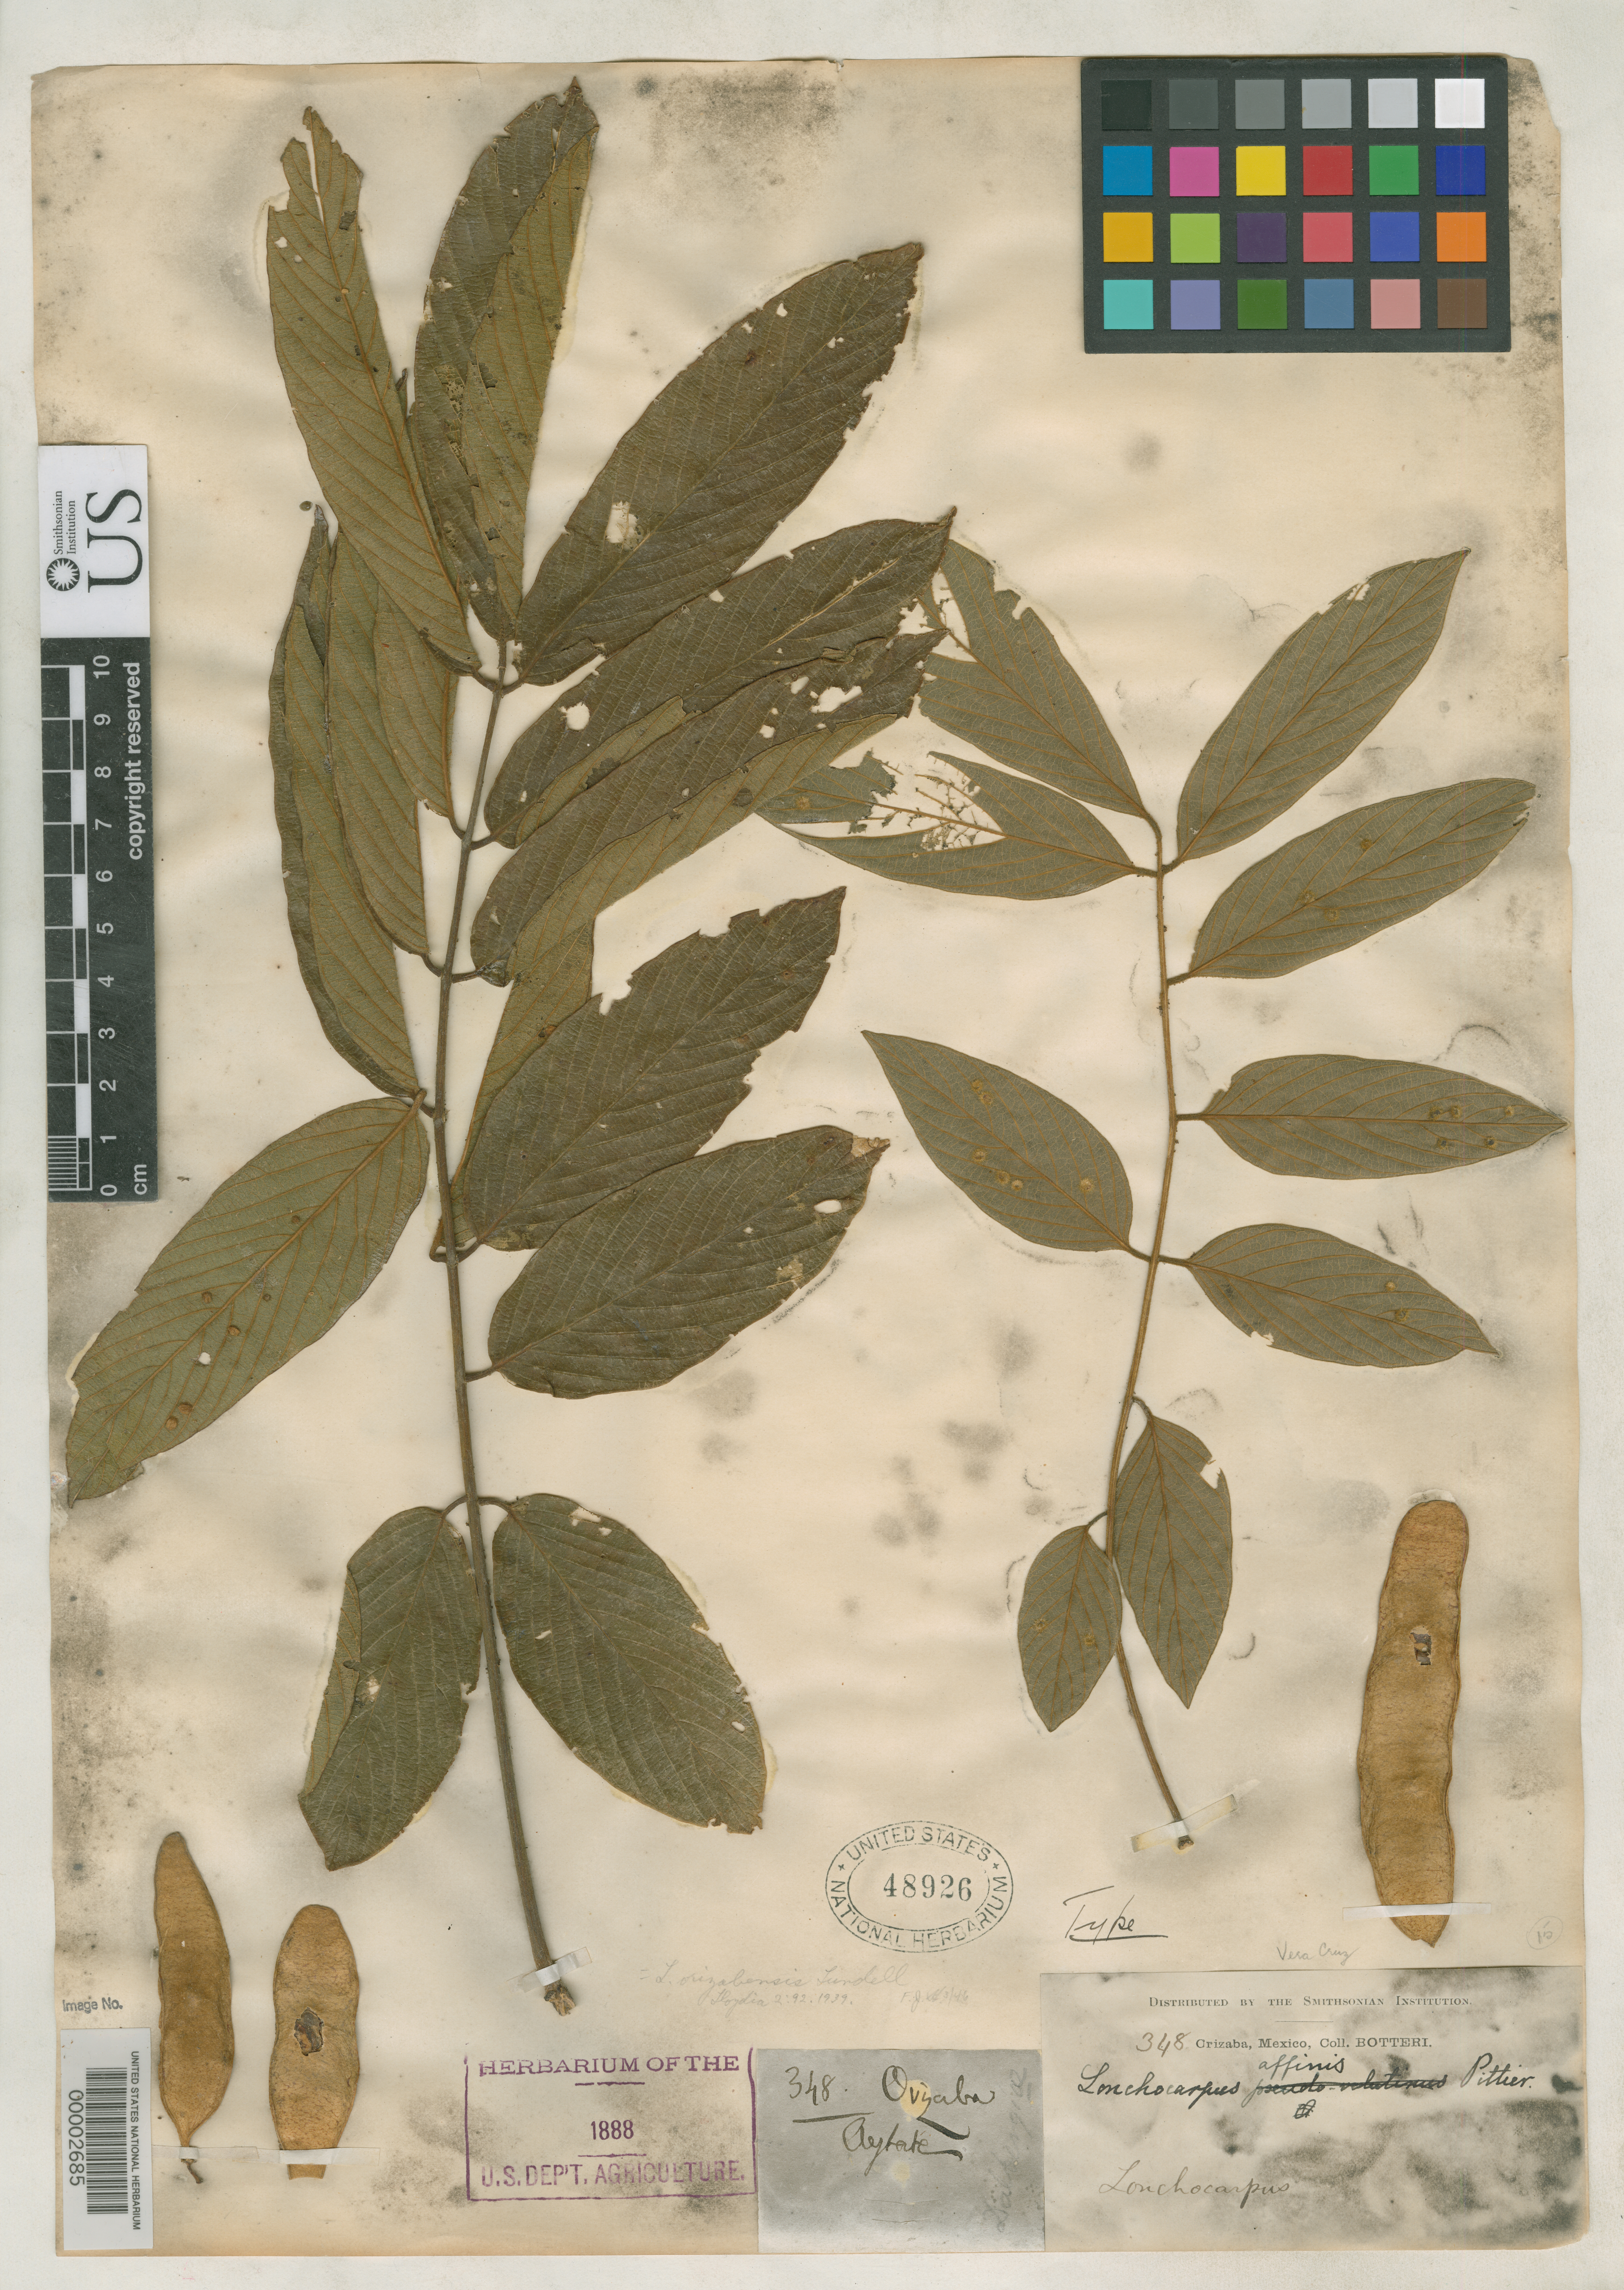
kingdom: Plantae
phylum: Tracheophyta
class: Magnoliopsida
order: Fabales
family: Fabaceae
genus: Lonchocarpus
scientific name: Lonchocarpus affinis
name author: Pittier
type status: Holotype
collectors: M. Botteri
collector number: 348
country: Mexico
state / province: Veracruz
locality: Orizaba.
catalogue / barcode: US 48926